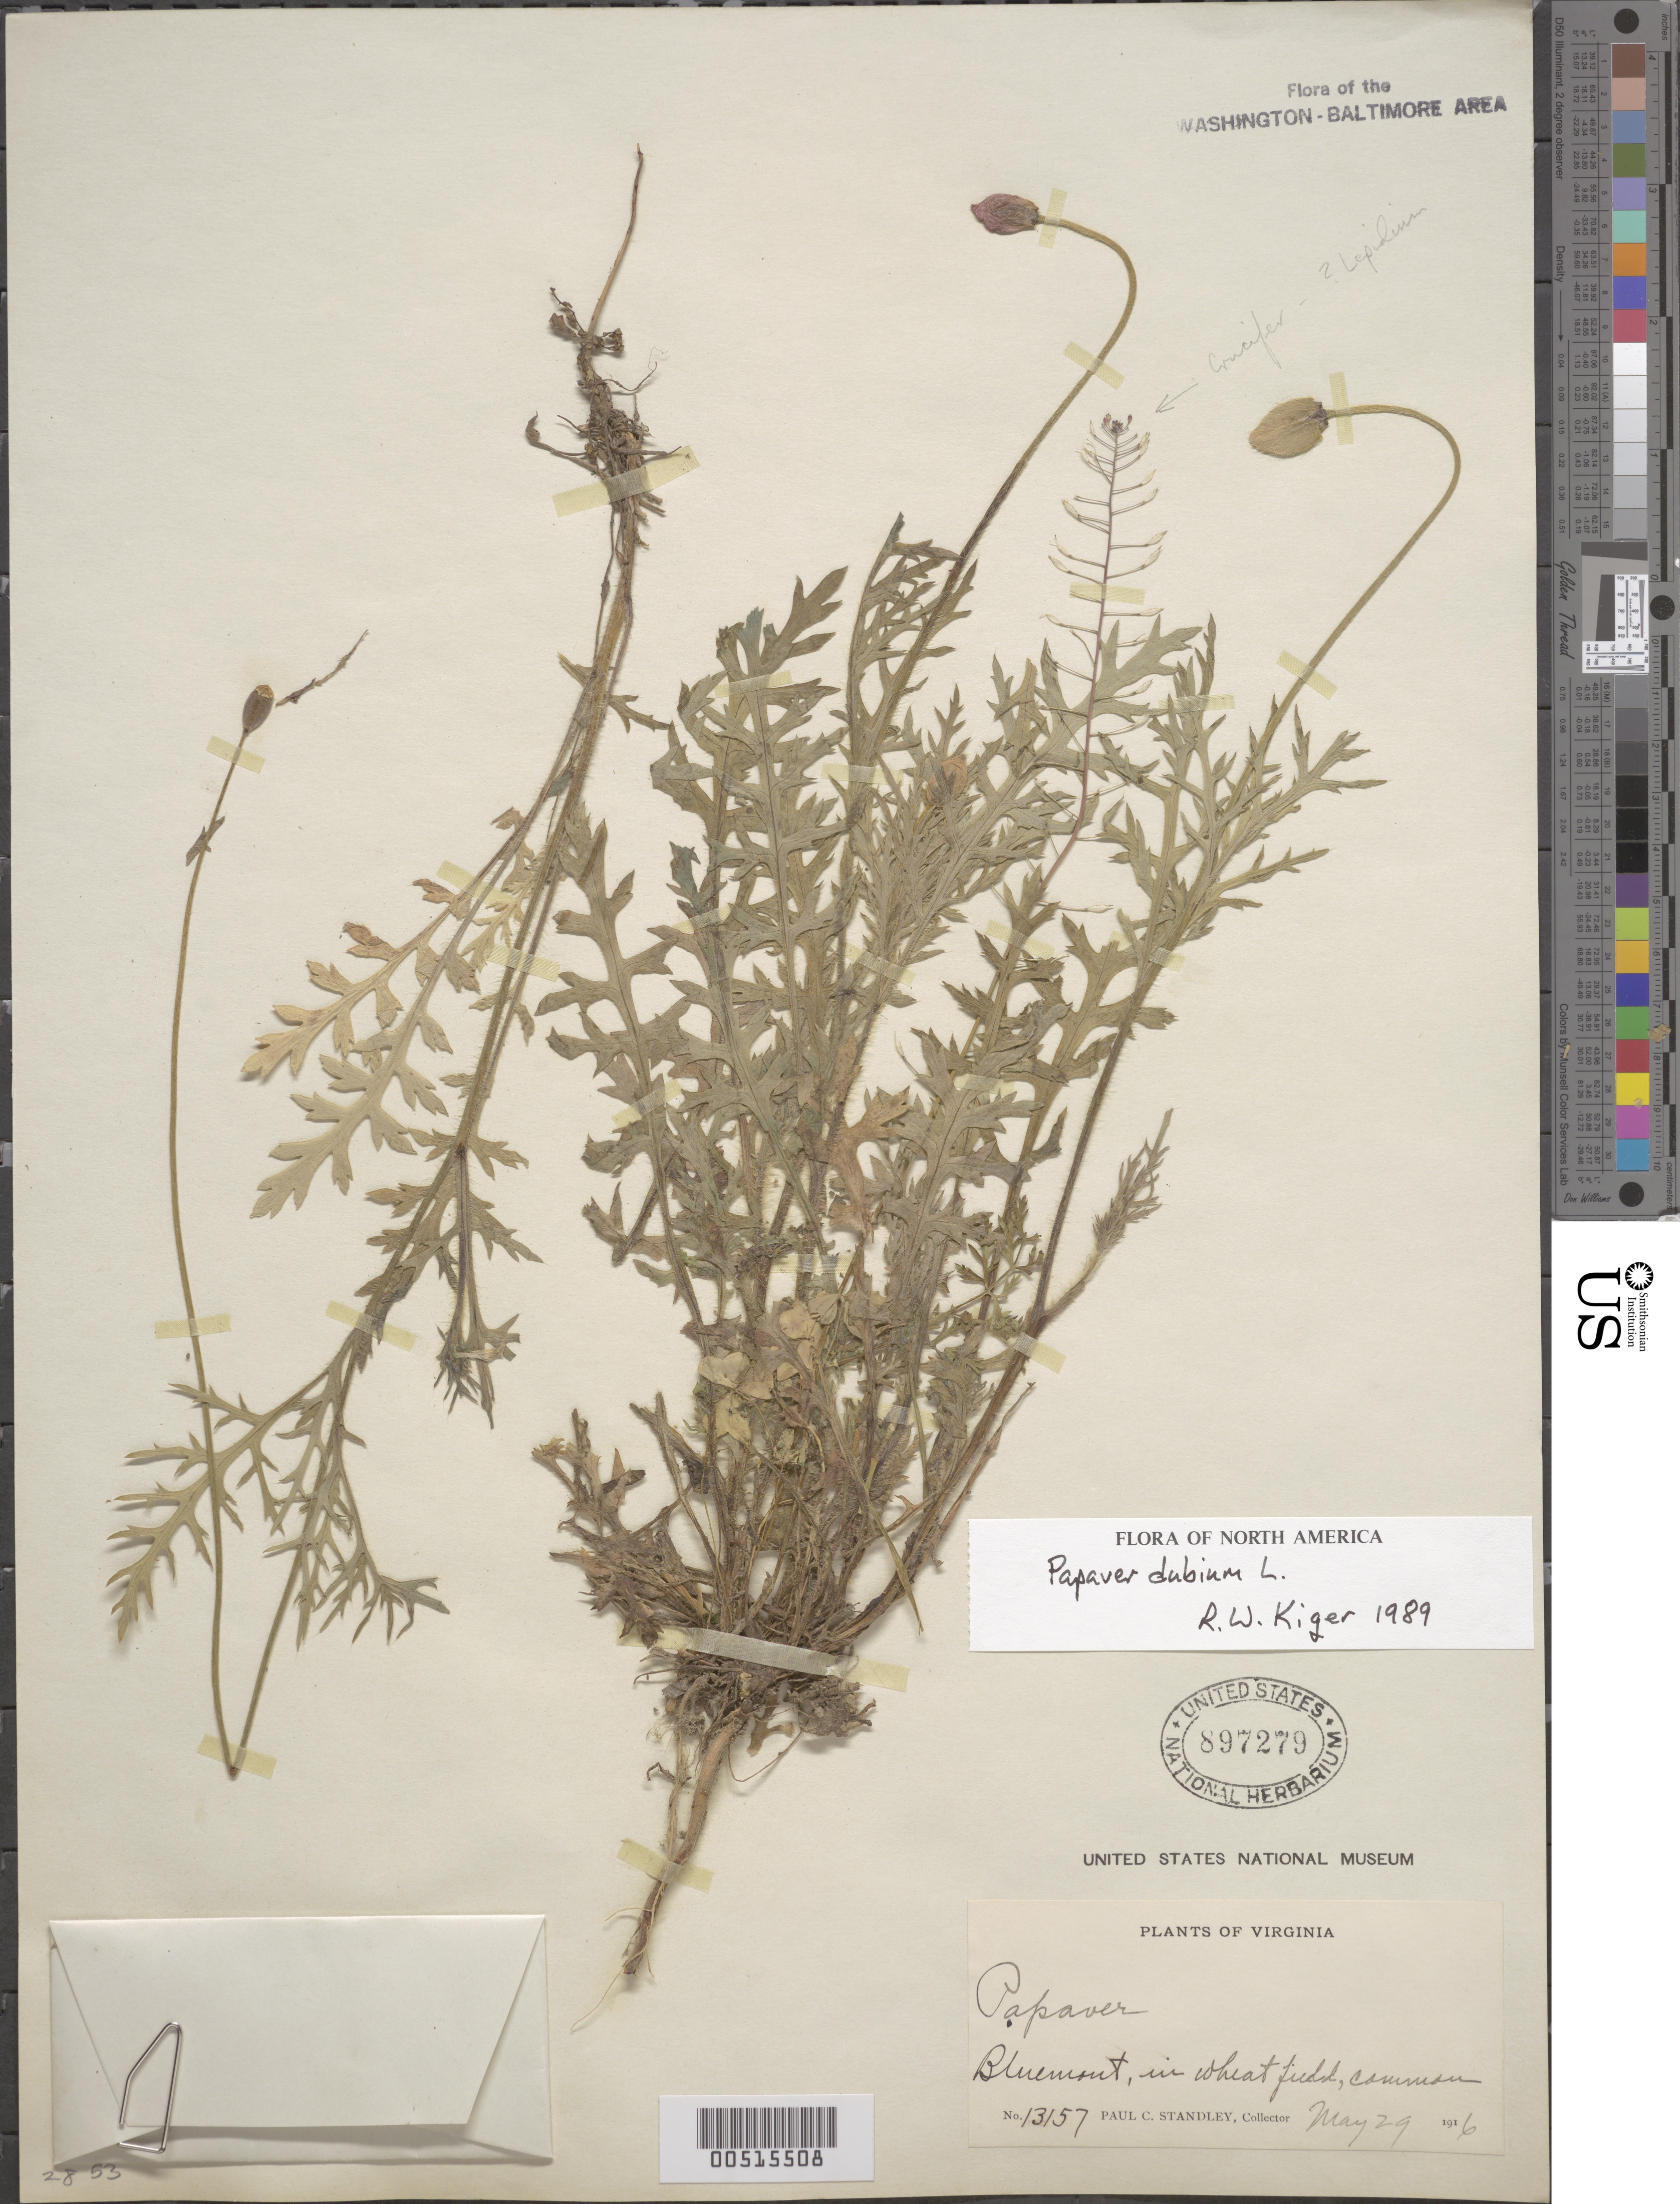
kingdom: Plantae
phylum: Tracheophyta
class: Magnoliopsida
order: Ranunculales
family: Papaveraceae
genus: Papaver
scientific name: Papaver dubium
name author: L.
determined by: Kiger, R. W.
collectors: P. C. Standley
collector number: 13157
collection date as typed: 29 May 1916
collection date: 1916-05-29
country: United States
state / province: Virginia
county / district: Loudoun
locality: Bluemont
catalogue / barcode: US 515508